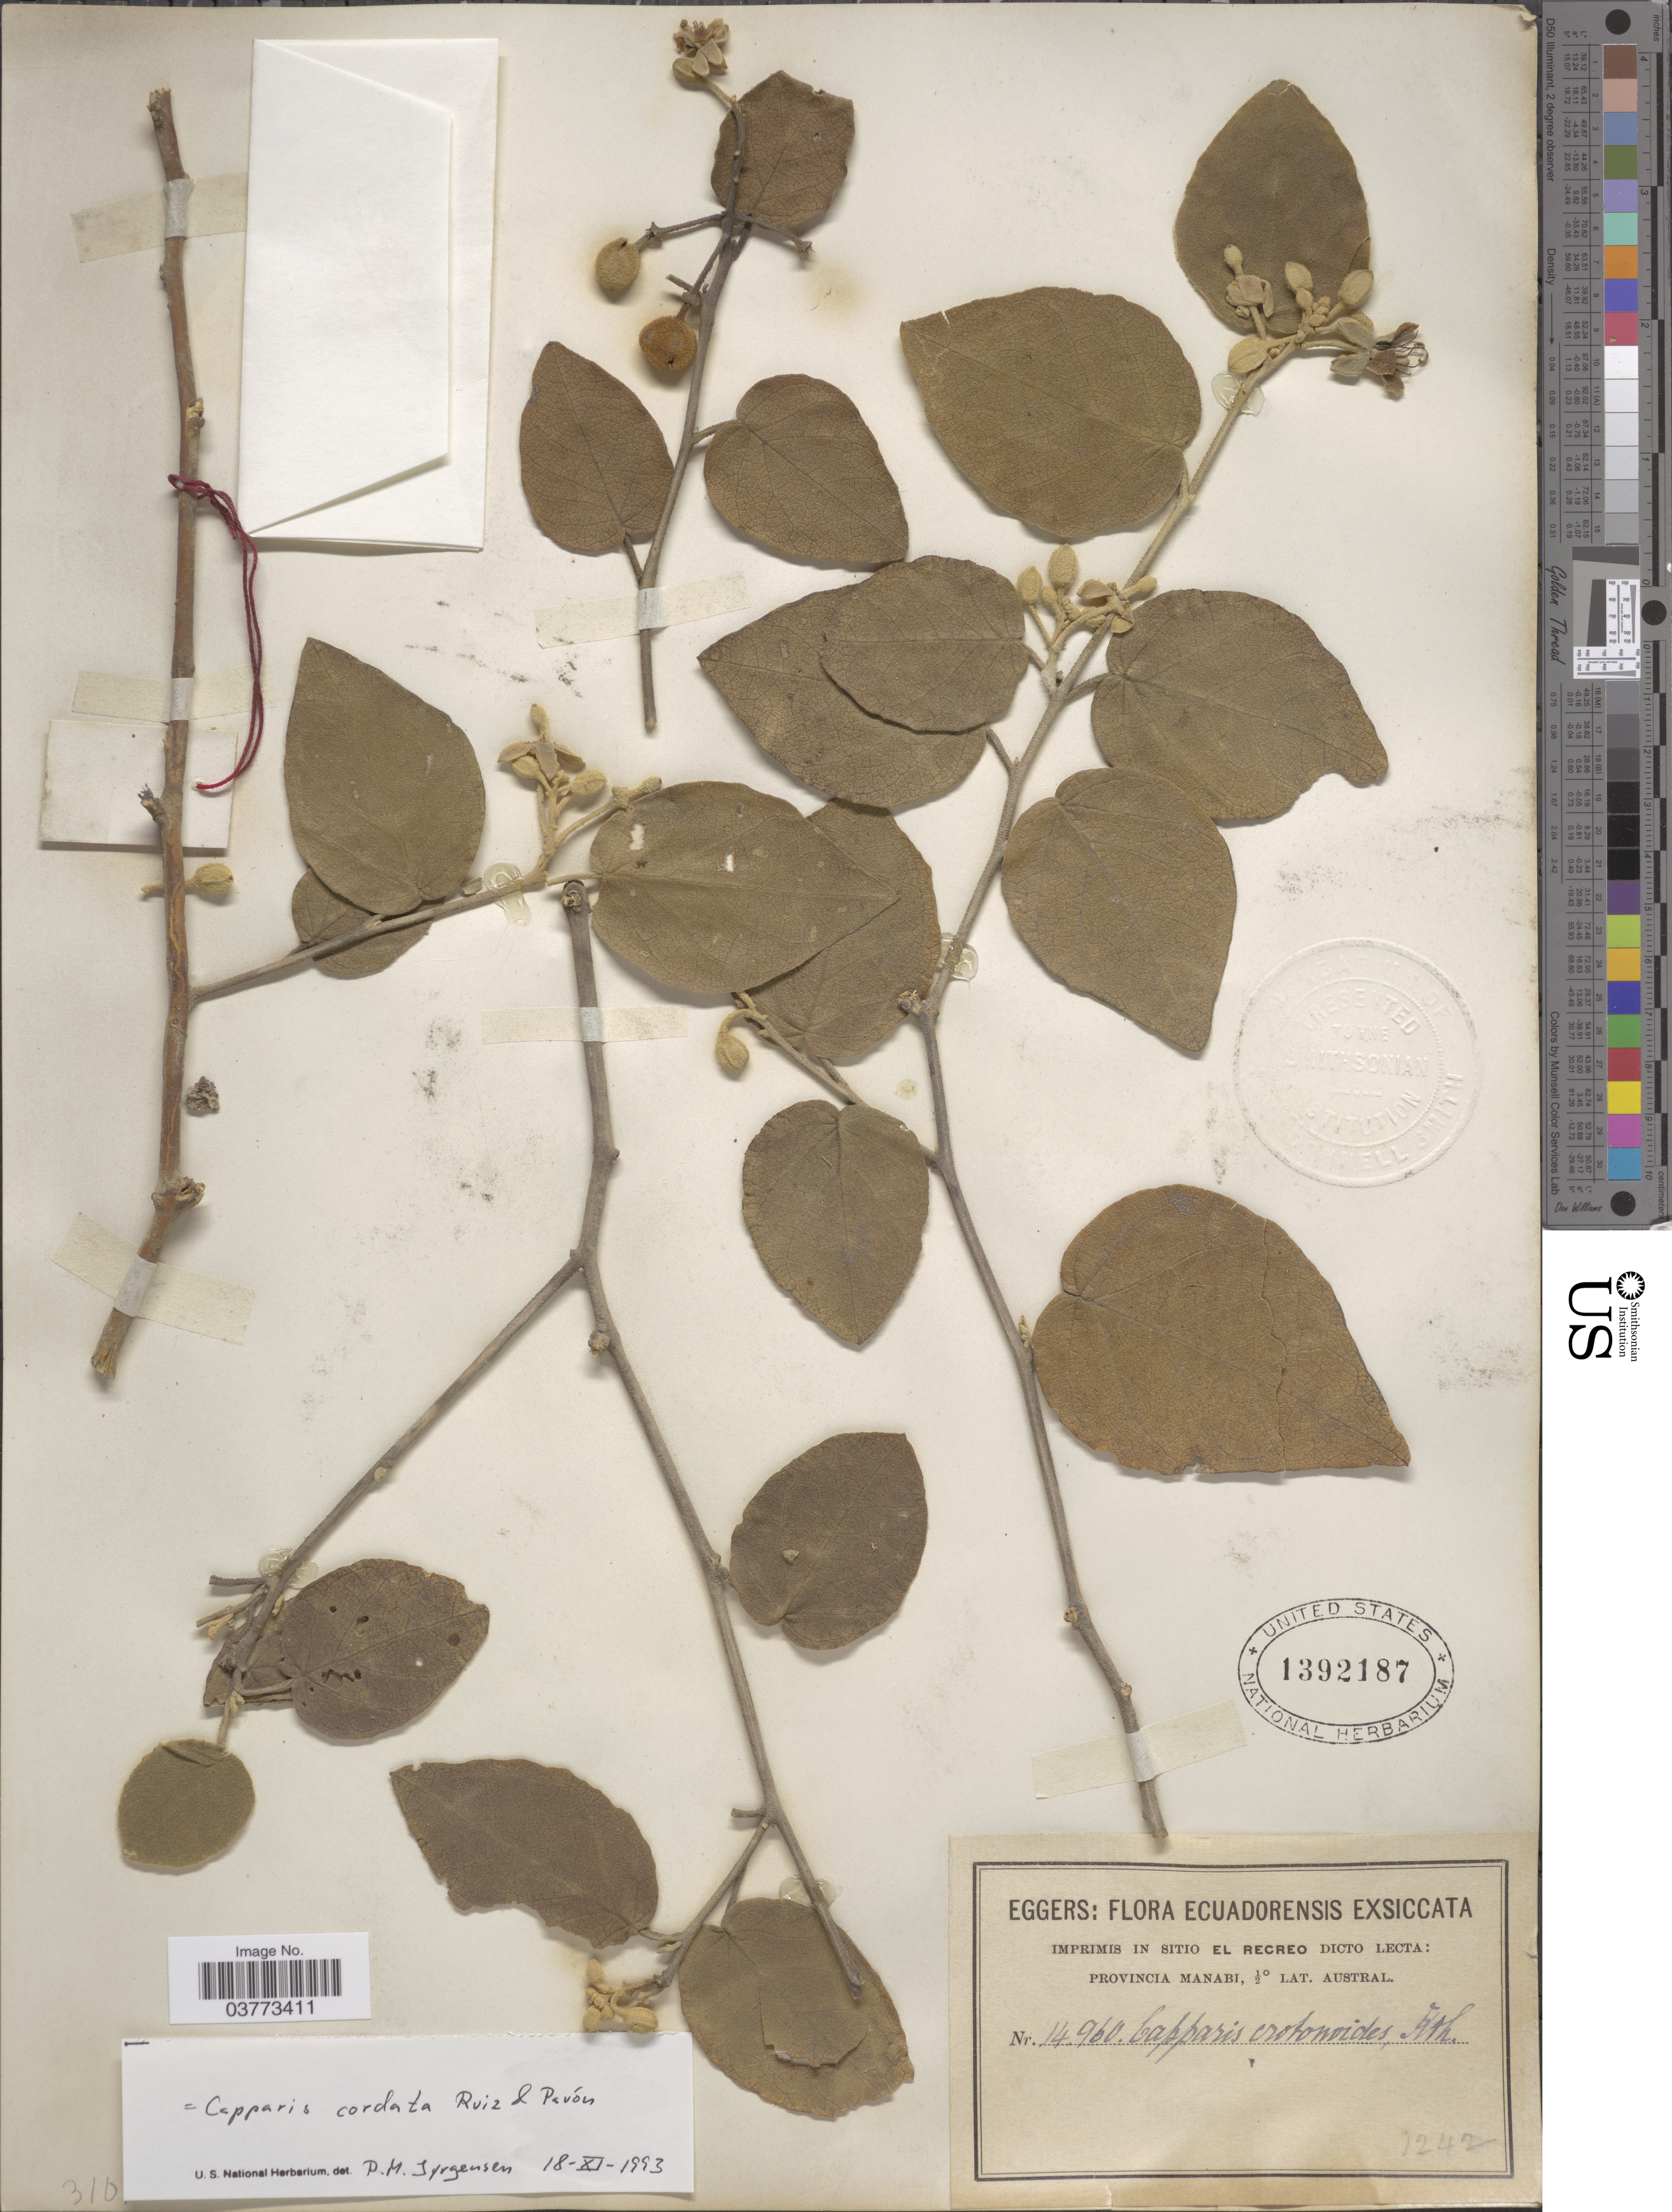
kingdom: Plantae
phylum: Tracheophyta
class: Magnoliopsida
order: Brassicales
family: Capparaceae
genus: Capparicordis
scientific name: Capparicordis crotonoides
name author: (Kunth) Iltis & Cornejo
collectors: -. Eggers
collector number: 14960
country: Ecuador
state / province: Manabí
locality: Ecuadorensis. Imprimis in sitio El Recreo dicto lecta. [unsure placement] Austral.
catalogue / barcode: US 1392187